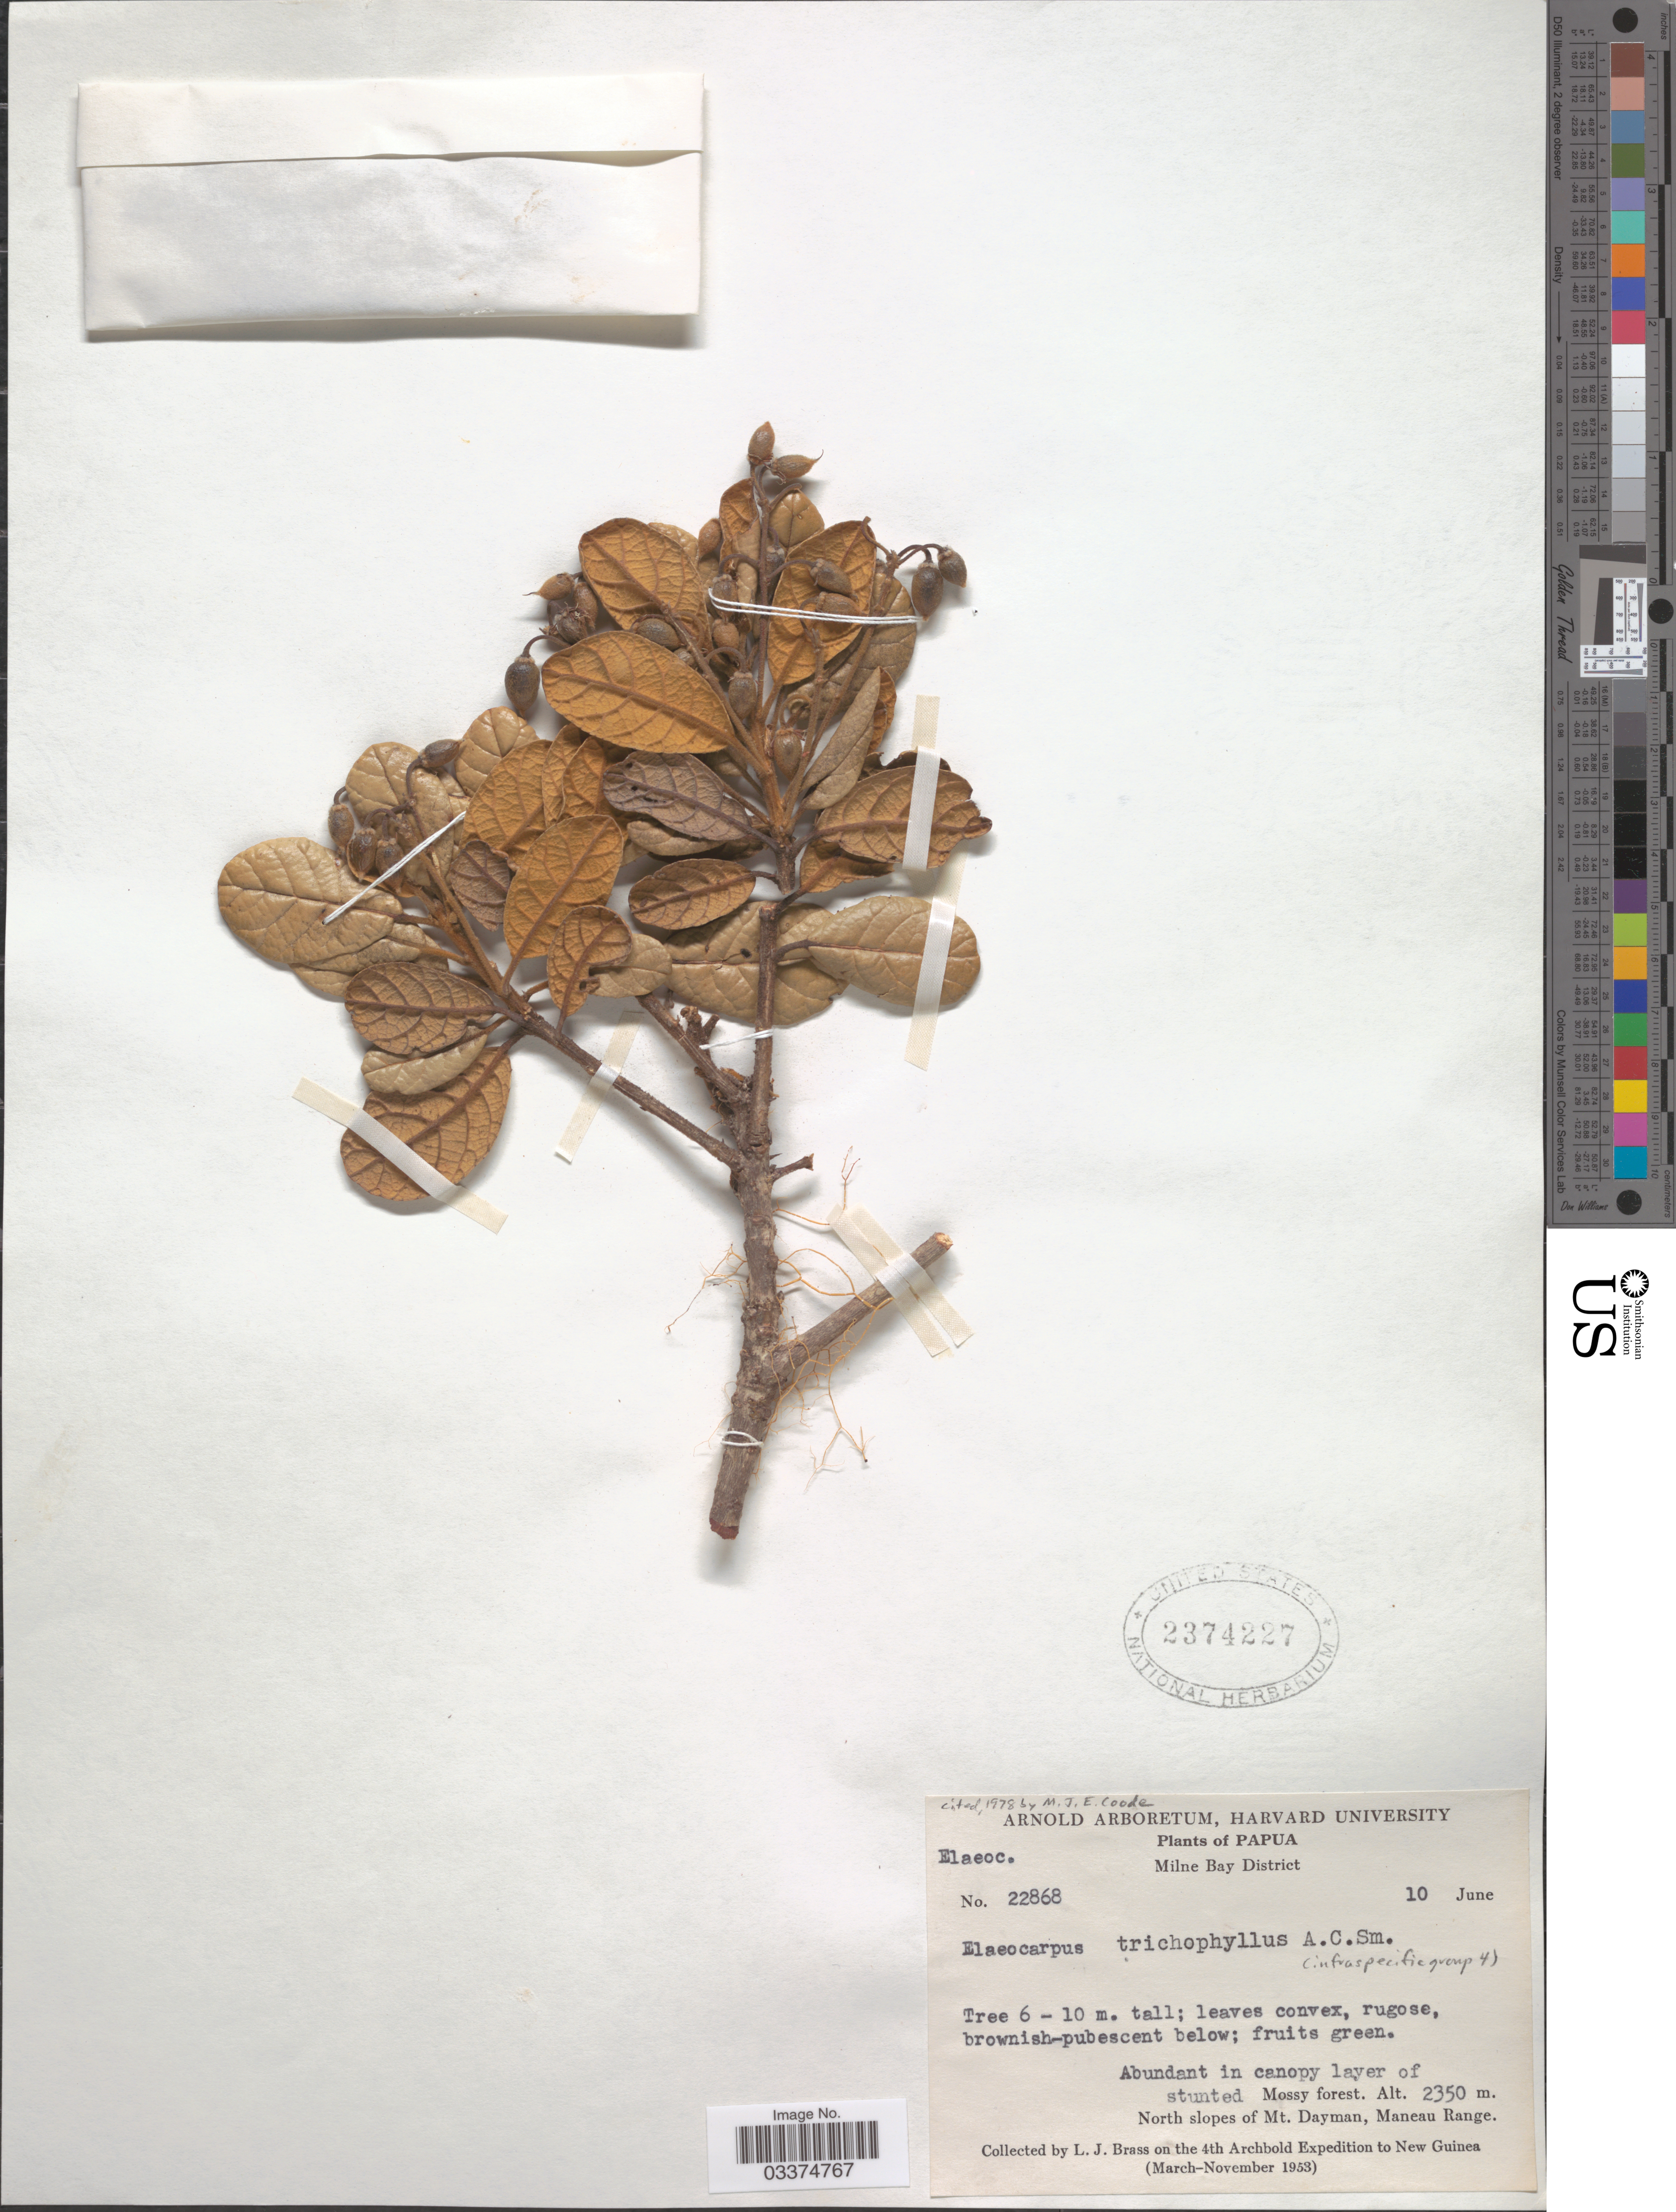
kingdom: Plantae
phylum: Tracheophyta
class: Magnoliopsida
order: Oxalidales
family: Elaeocarpaceae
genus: Elaeocarpus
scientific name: Elaeocarpus trichophyllus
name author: A.C. Sm.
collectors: L. J. Brass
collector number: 22868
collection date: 1953-06-10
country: Papua New Guinea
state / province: Milne Bay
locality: Papua. Mine Bay District. North slopes of Mt. Dayman, Maneua Range. New Guinea.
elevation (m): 2350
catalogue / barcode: US 2374227